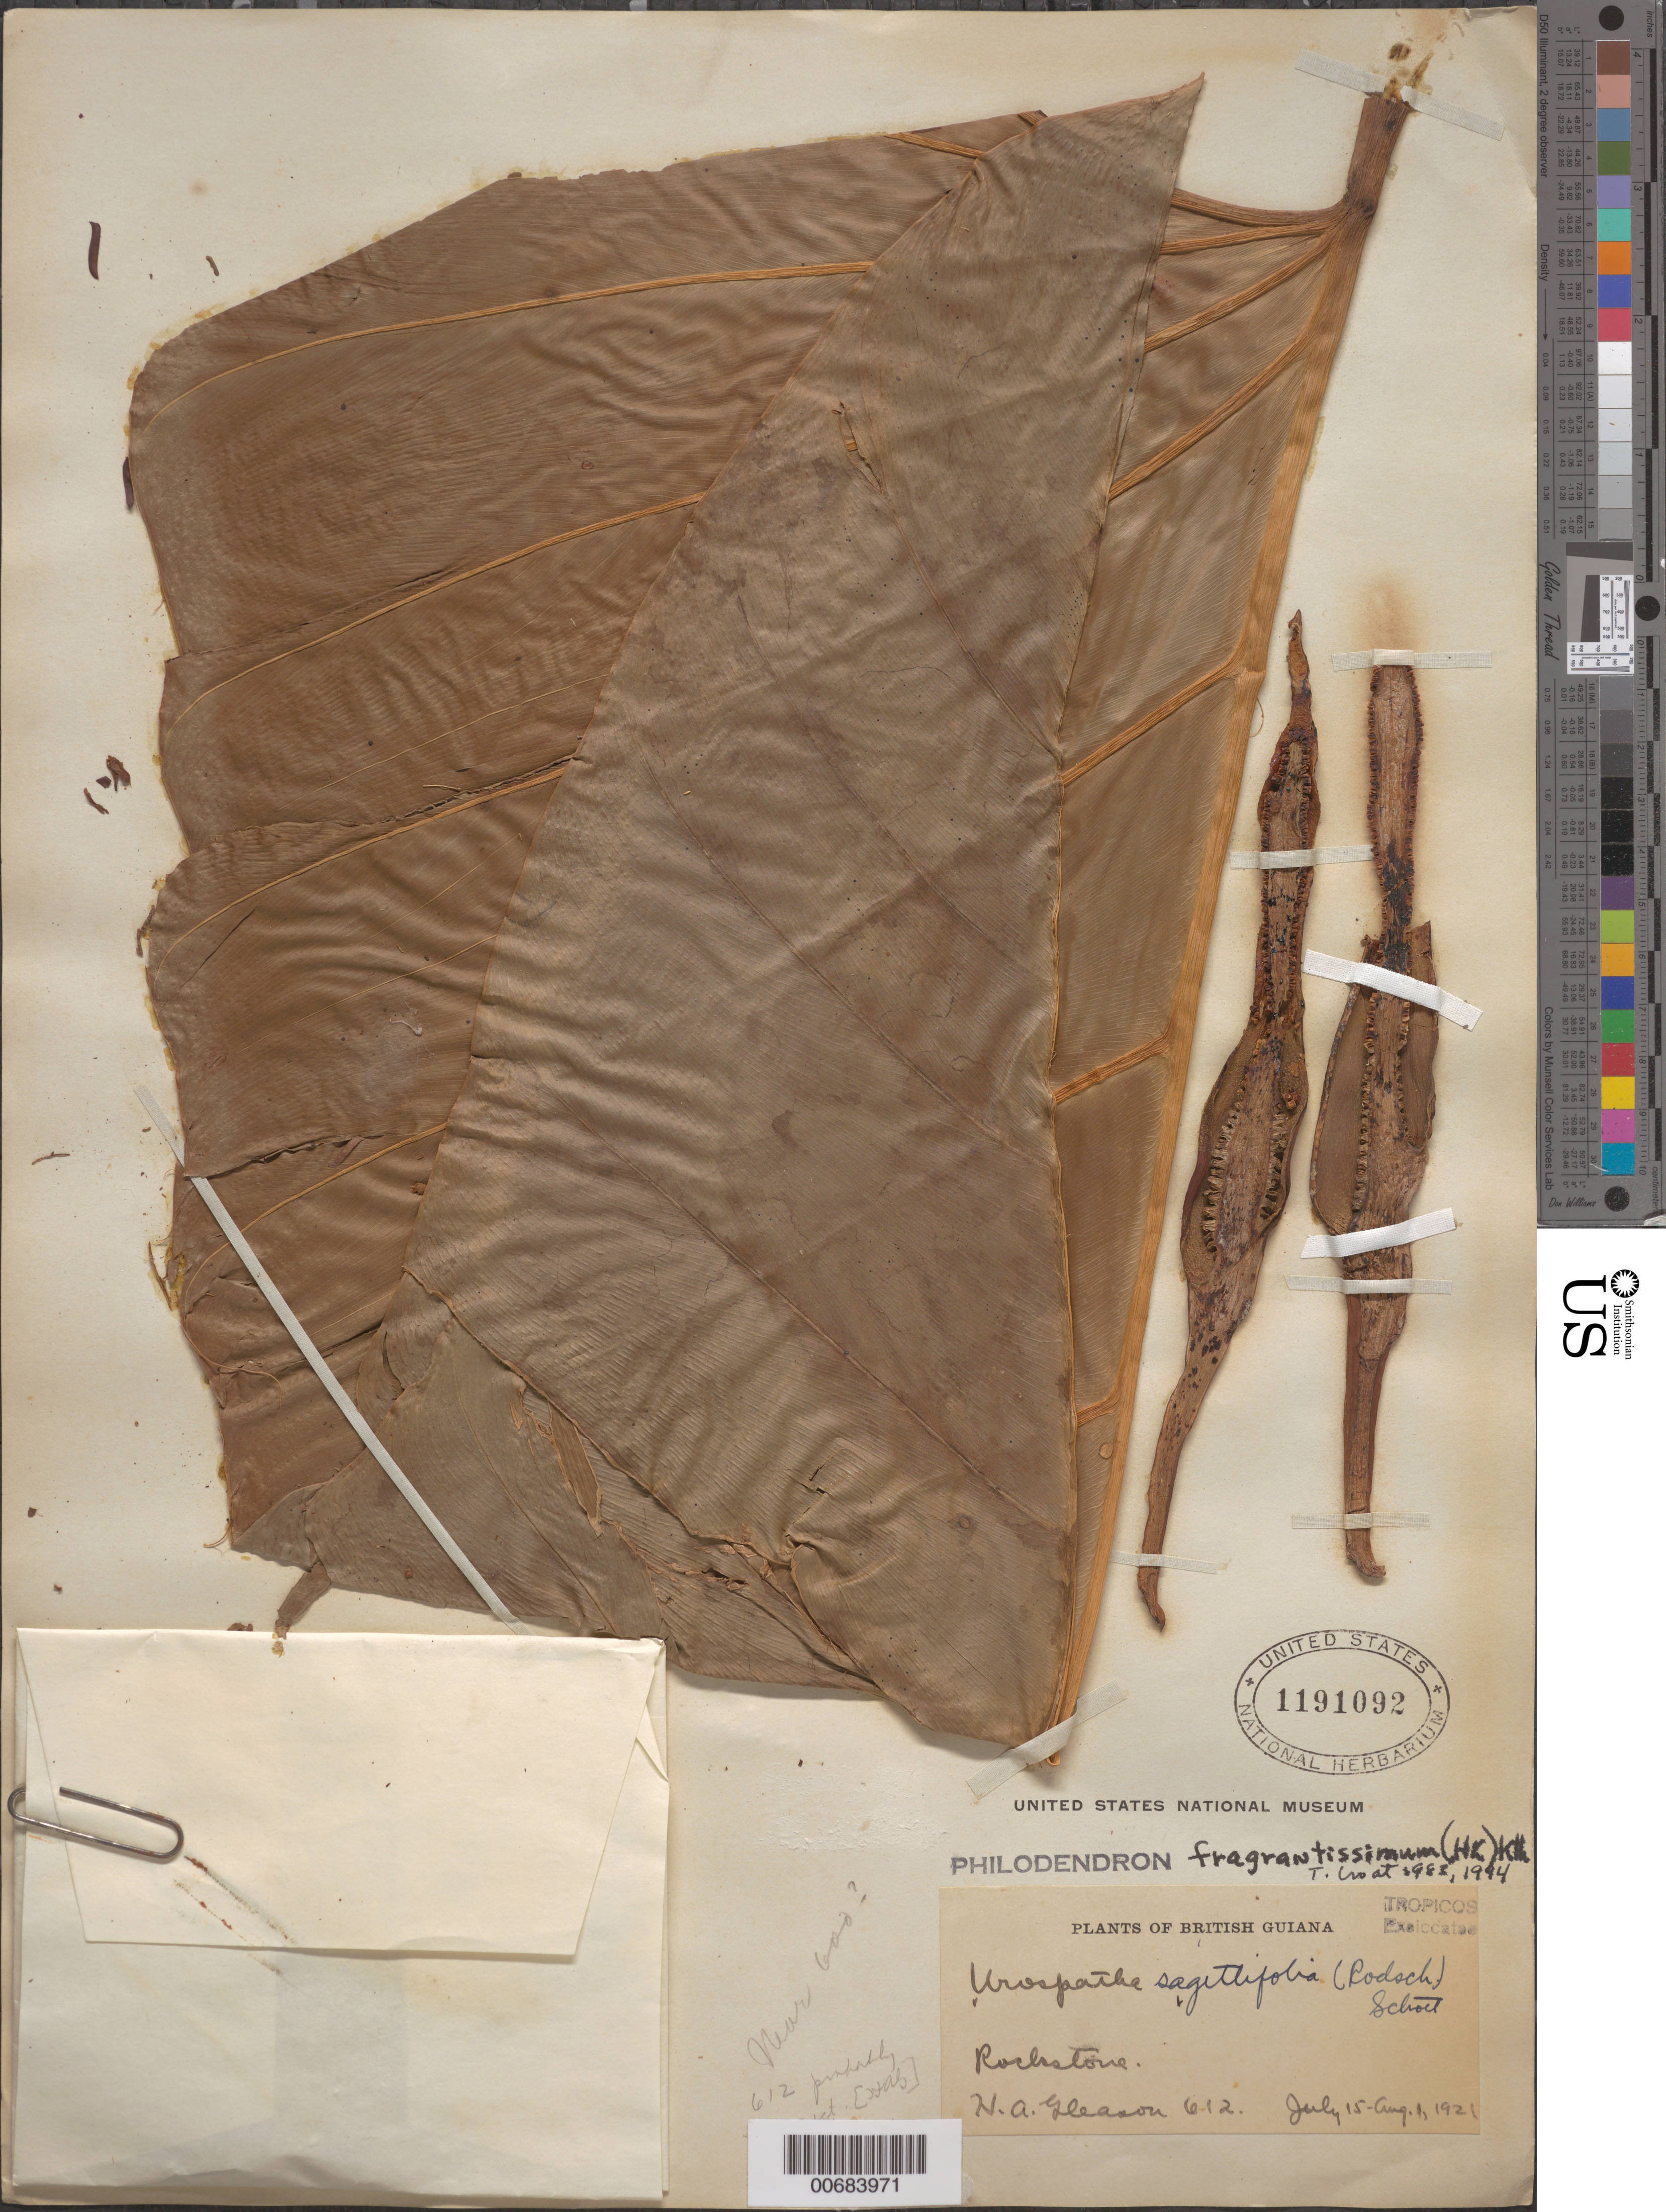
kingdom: Plantae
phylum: Tracheophyta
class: Liliopsida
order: Alismatales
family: Araceae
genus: Philodendron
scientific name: Philodendron fragrantissimum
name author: (G. Don) Kunth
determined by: Croat, Thomas B., Missouri Botanical Garden (MO)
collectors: H. A. Gleason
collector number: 612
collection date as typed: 15-Jul-21 to 1-Aug-21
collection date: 1921-07-15/1921-08-01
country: Guyana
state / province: U. Demerara-Berbice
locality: Rockstone, in and about the village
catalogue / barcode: US 1191092